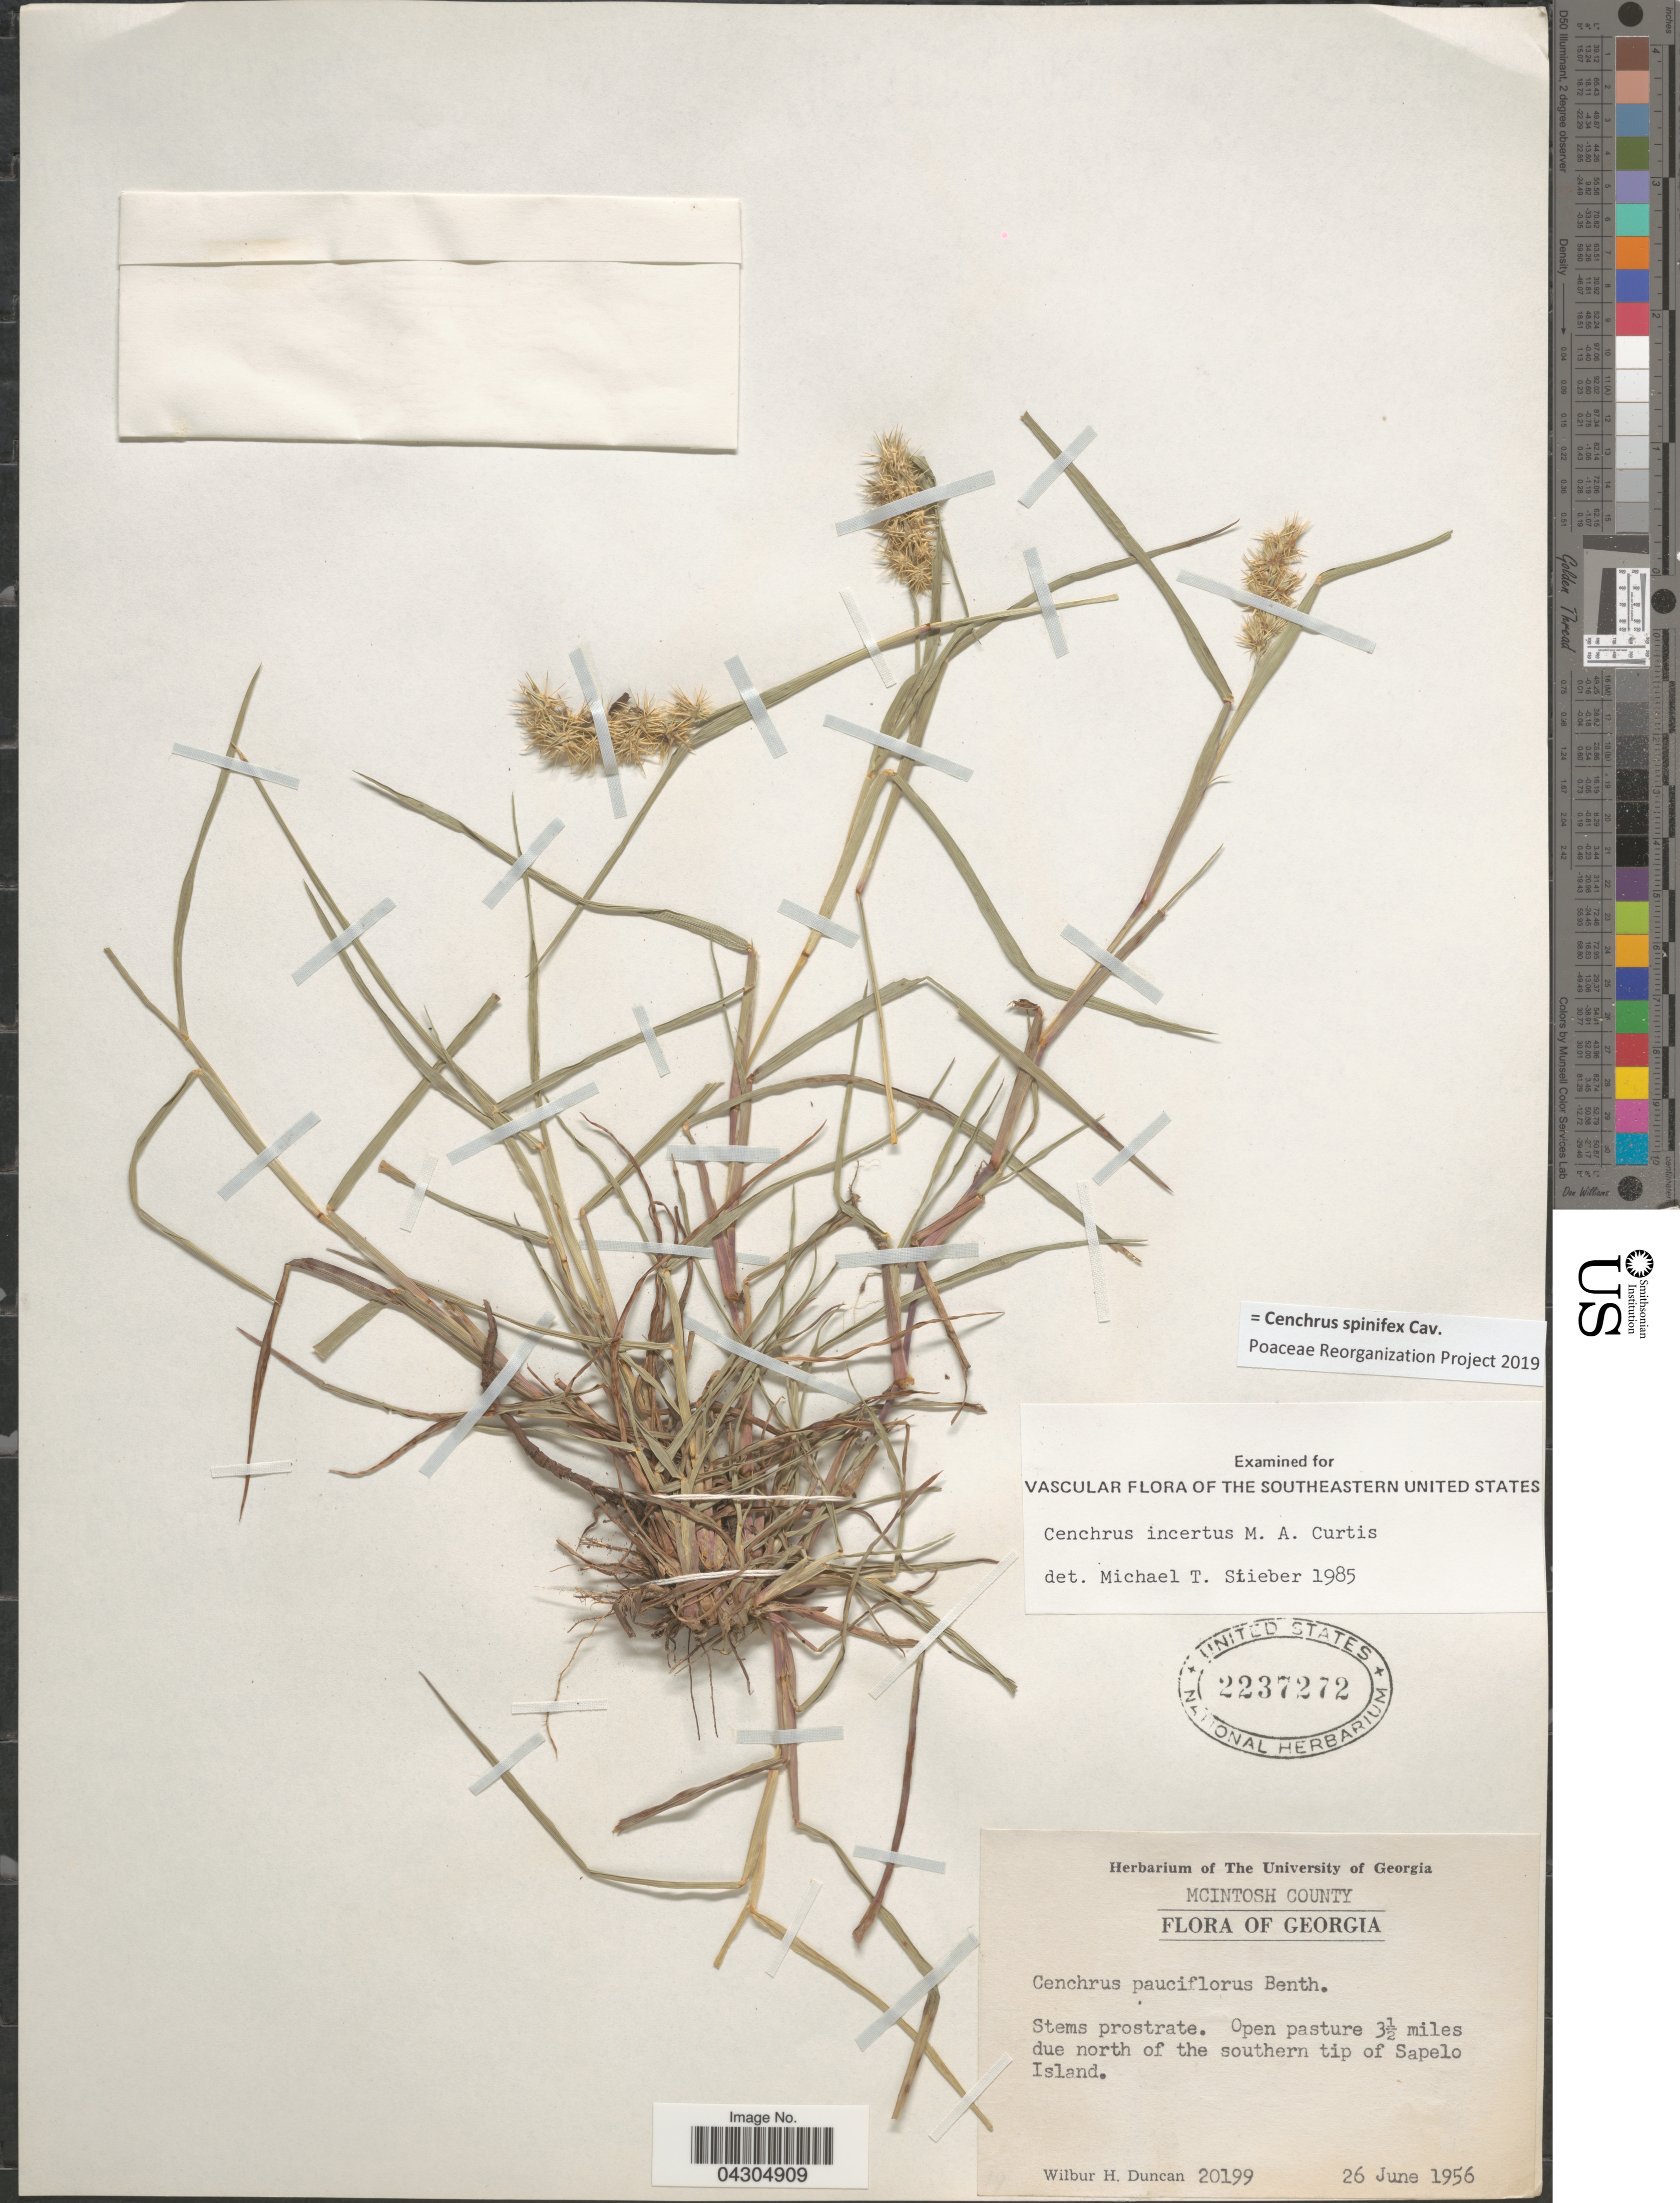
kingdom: Plantae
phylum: Tracheophyta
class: Liliopsida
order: Poales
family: Poaceae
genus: Cenchrus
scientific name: Cenchrus spinifex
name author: Cav.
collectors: W. H. Duncan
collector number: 20199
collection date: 1956-06-26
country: United States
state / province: Georgia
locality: Mcintosh County. Open pasture 3½ miles due north of the southern tip of Sapelo Island.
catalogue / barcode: US 2237272